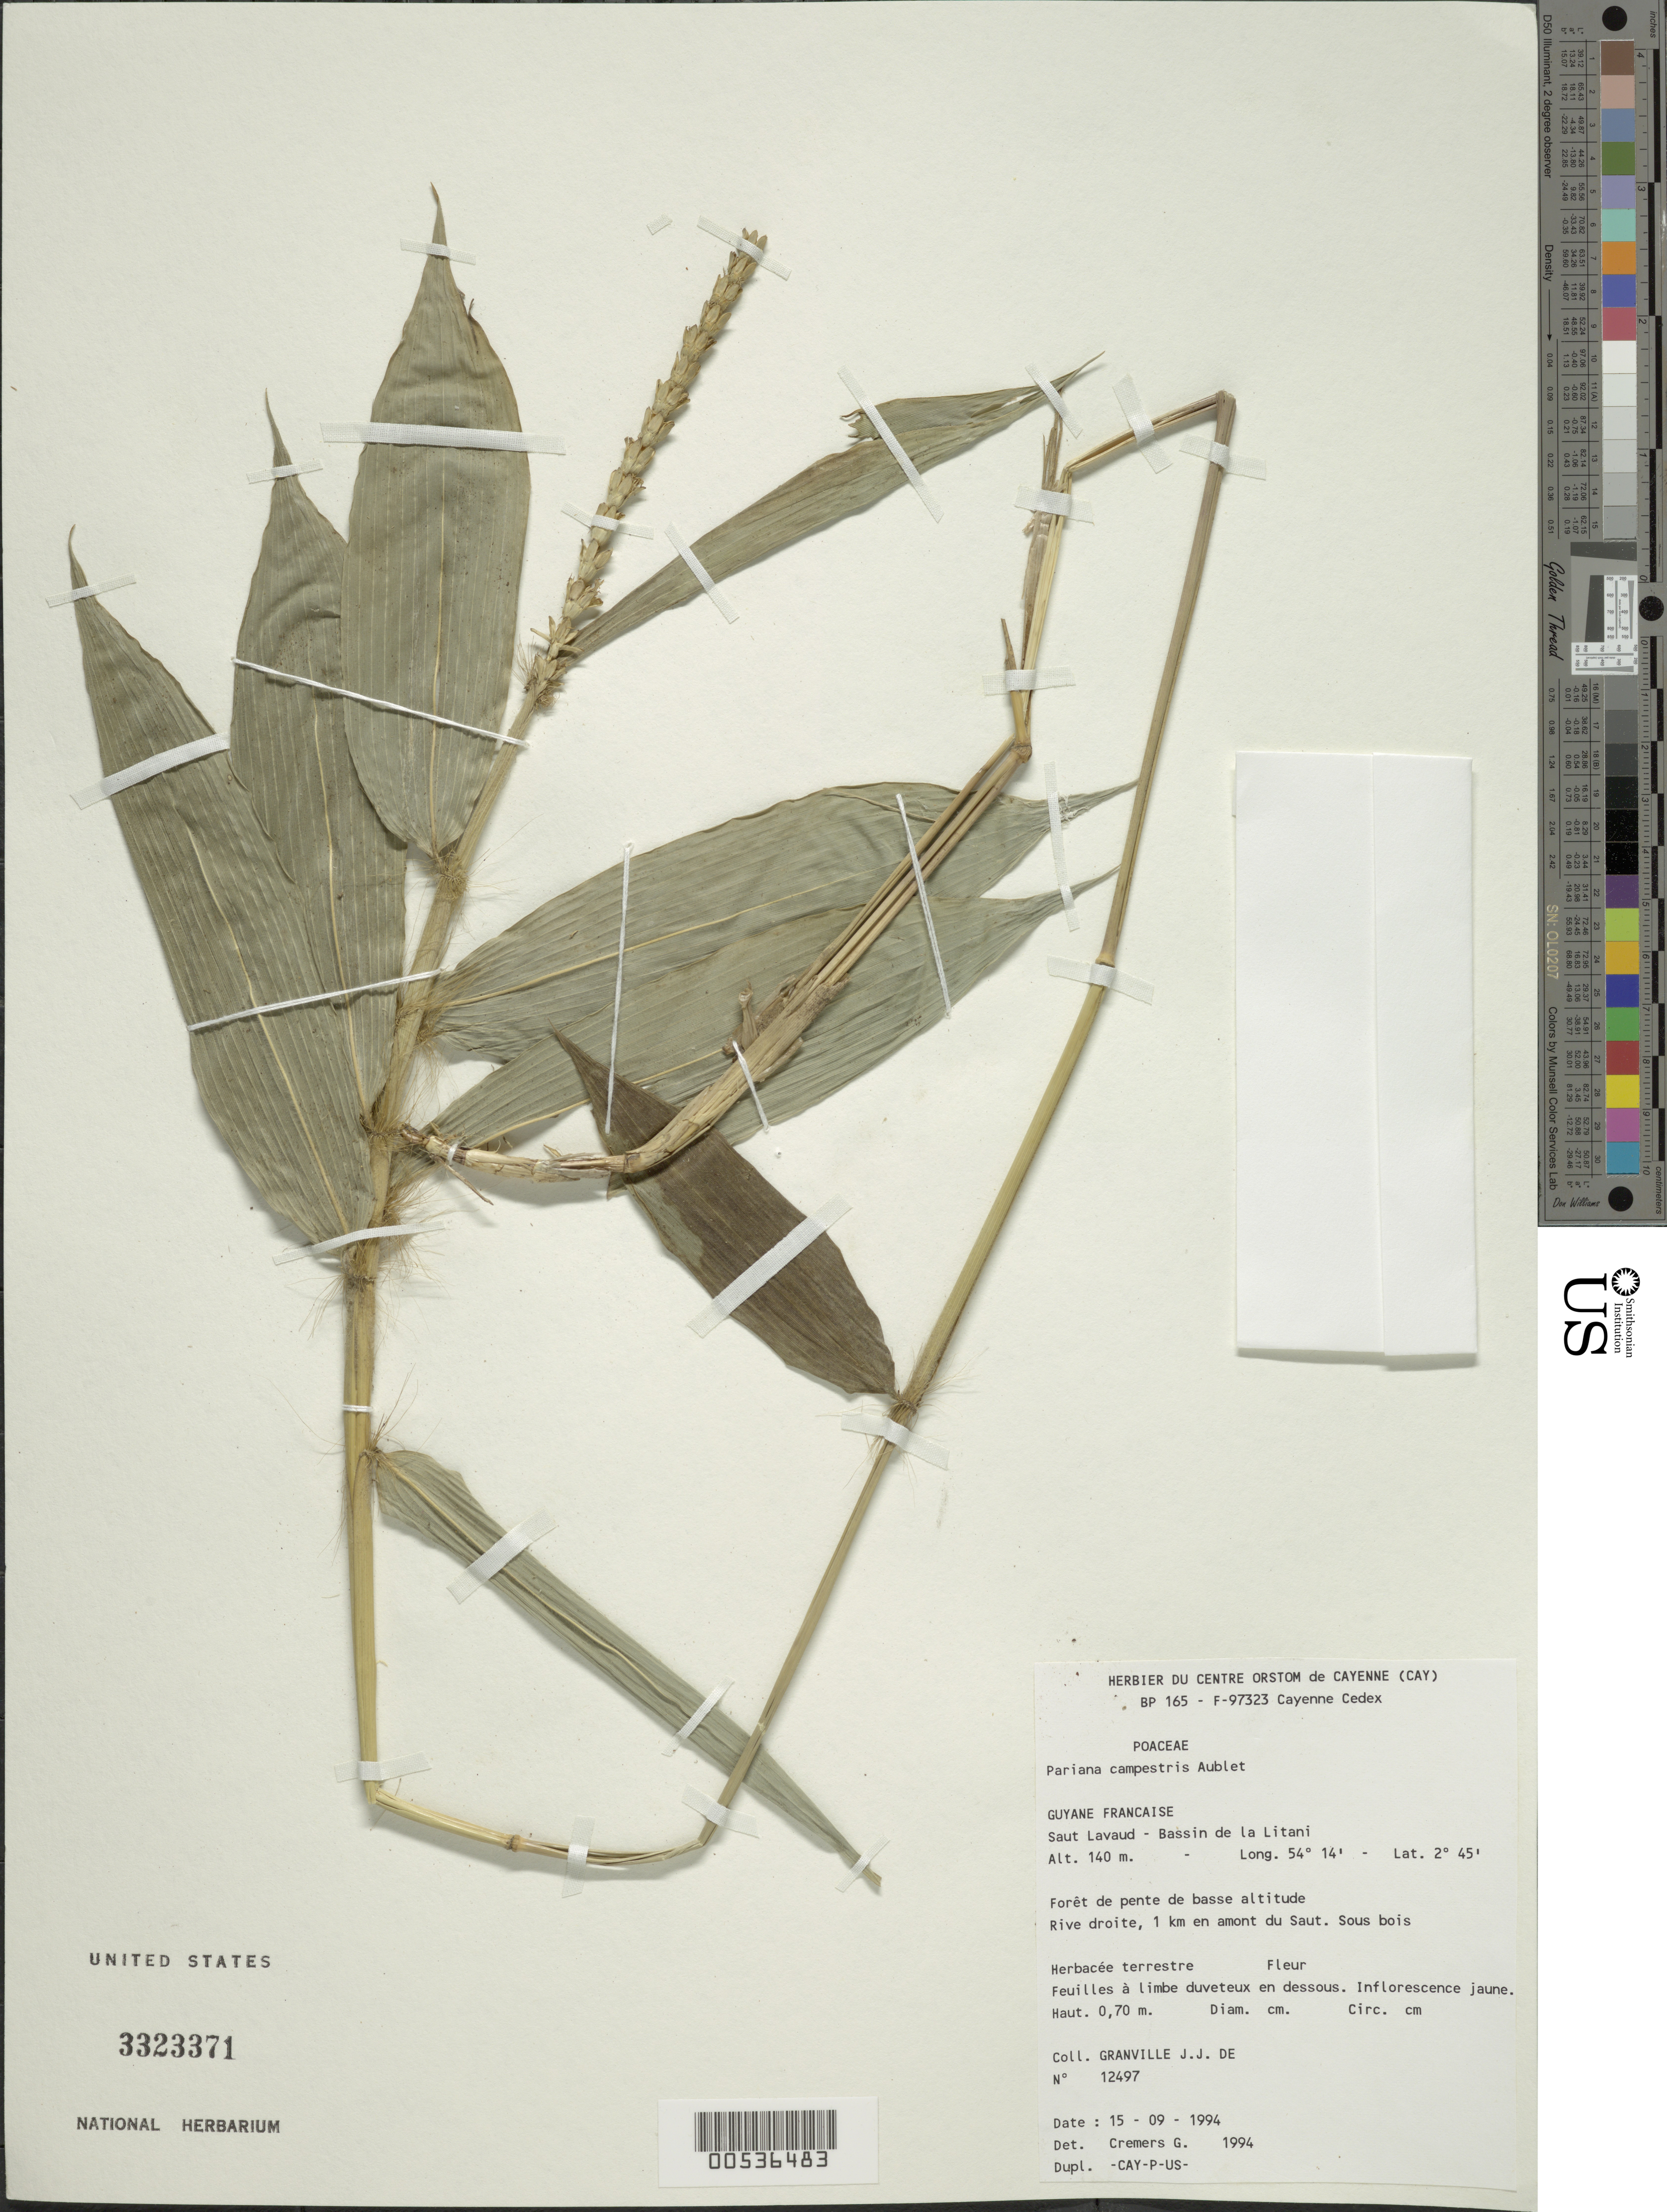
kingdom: Plantae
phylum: Tracheophyta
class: Liliopsida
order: Poales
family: Poaceae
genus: Pariana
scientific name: Pariana campestris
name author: Aubl.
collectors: J.-J. de Granville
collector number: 12497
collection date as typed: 15 Sep 1994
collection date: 1994-09-15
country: French Guiana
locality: Saut lavaud - bassin de la litani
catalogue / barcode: US 3323371